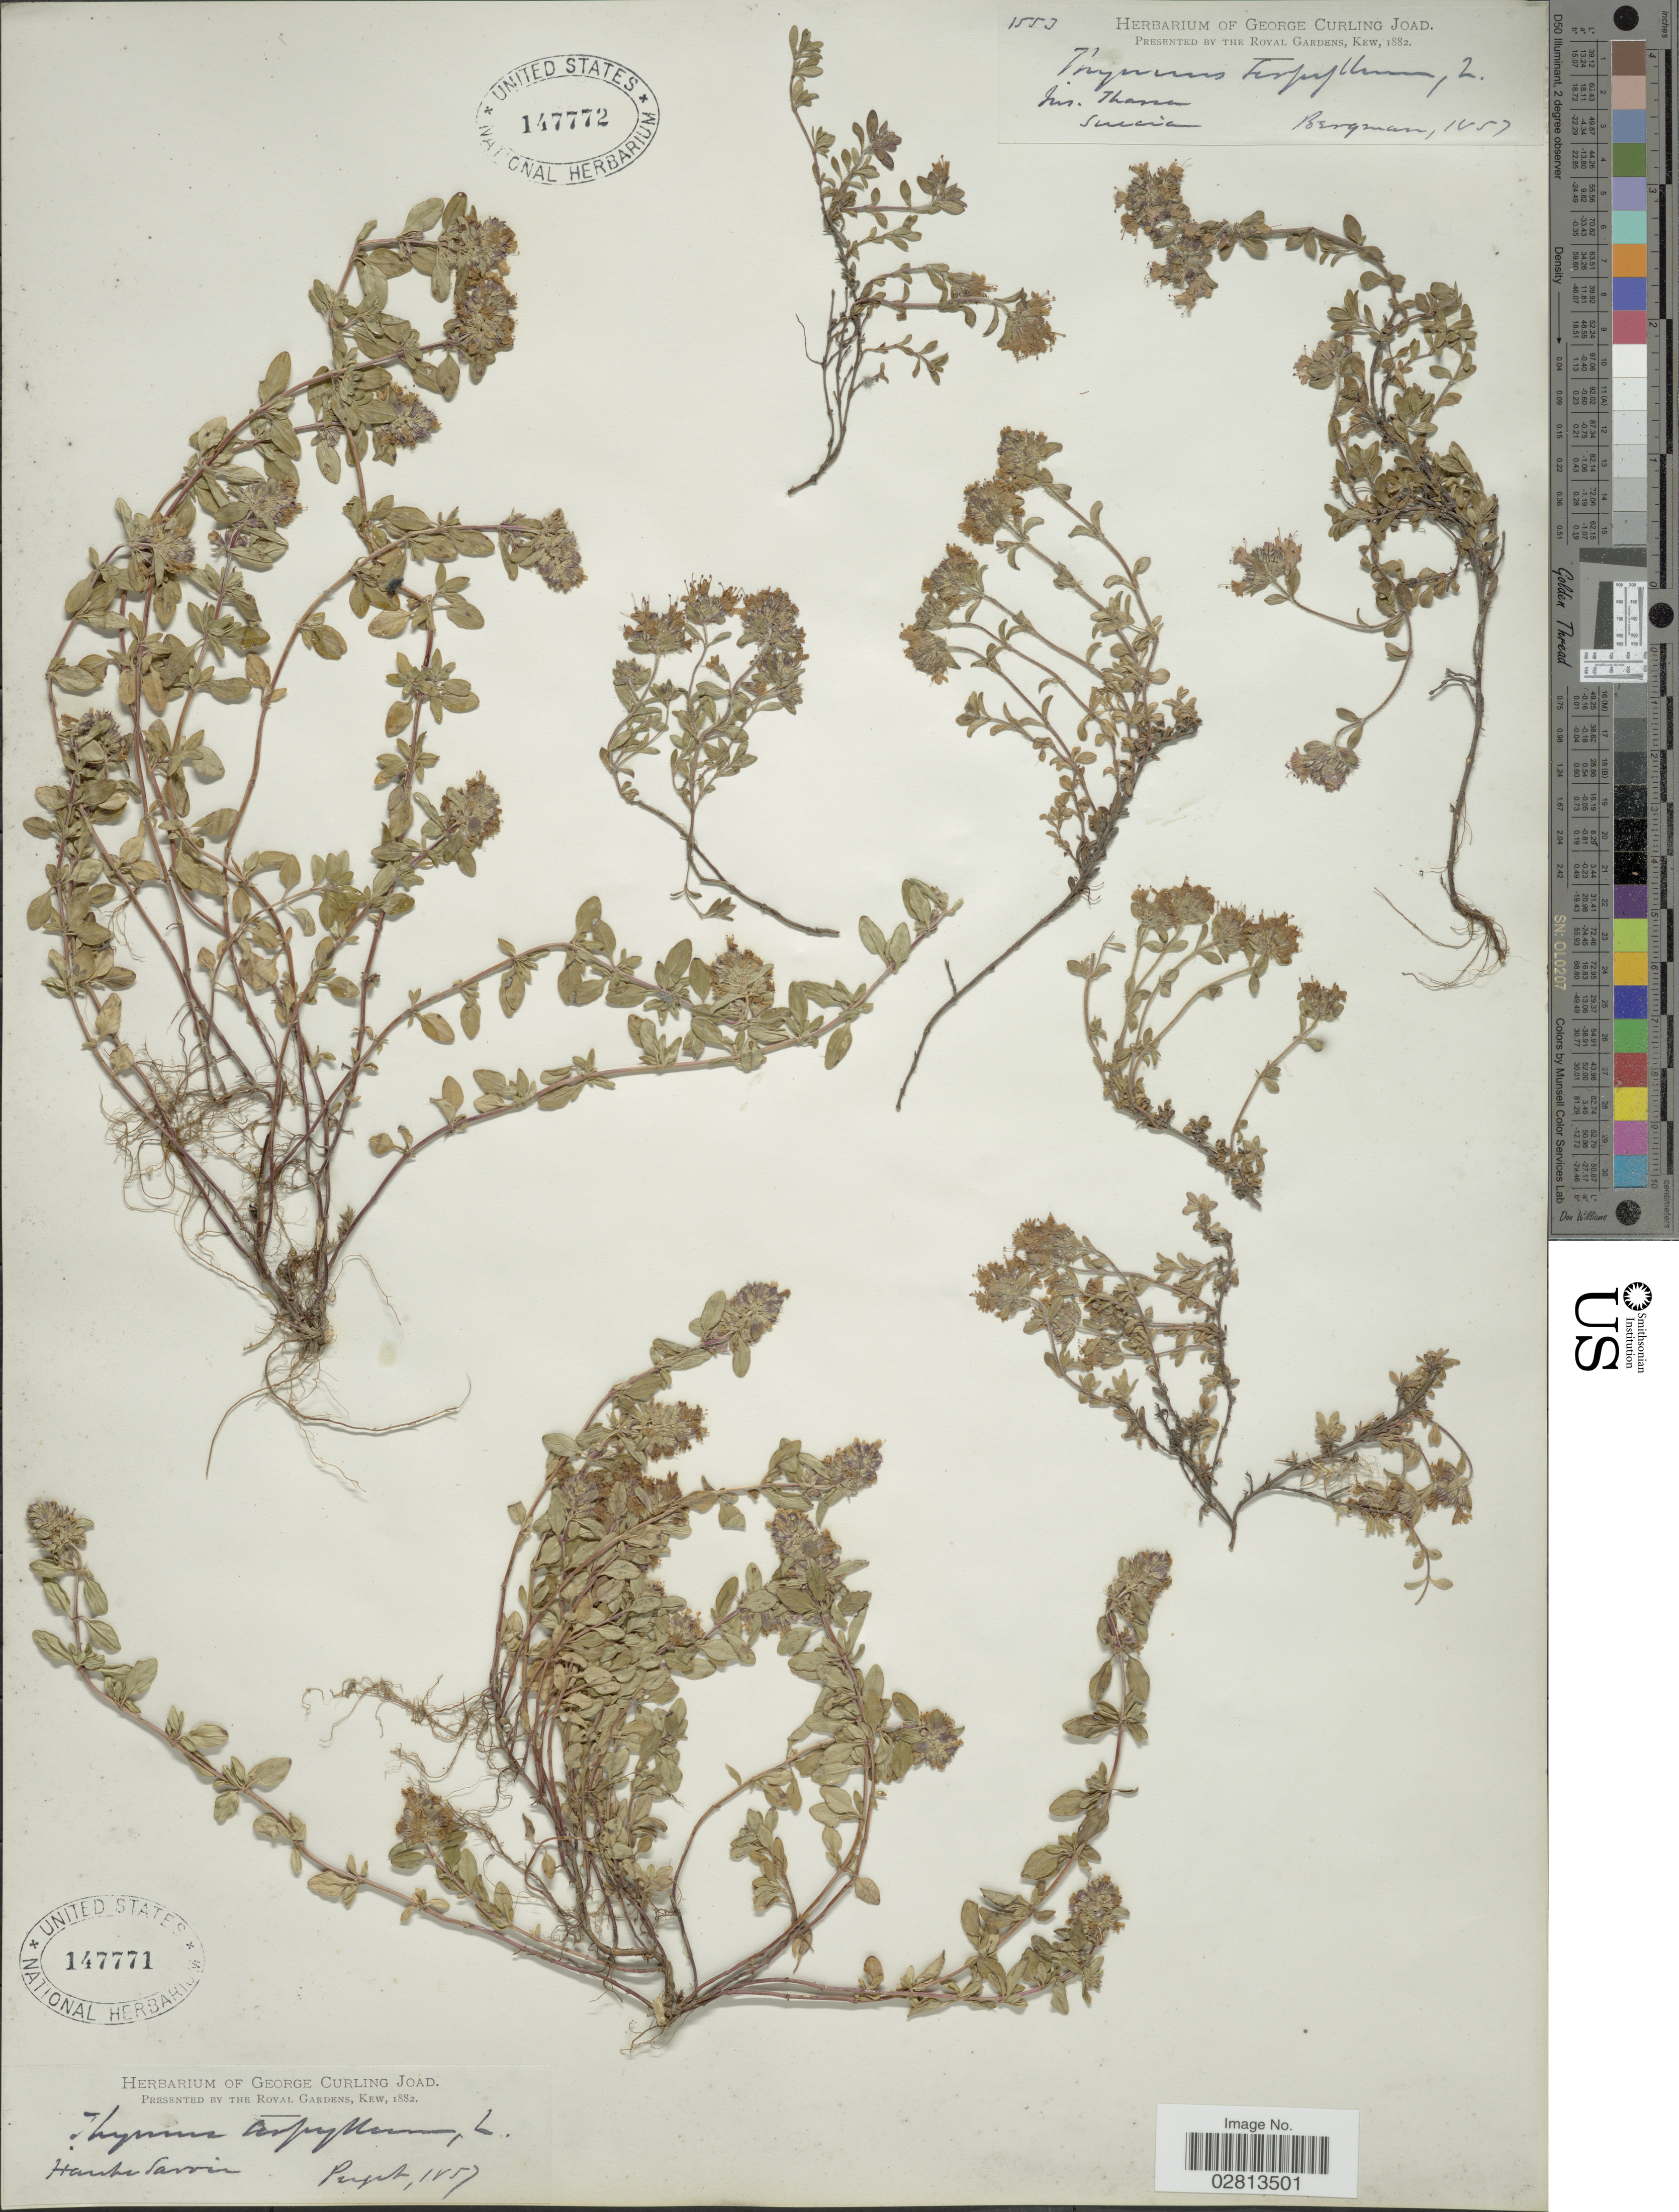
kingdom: Plantae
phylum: Tracheophyta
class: Magnoliopsida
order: Lamiales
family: Lamiaceae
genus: Thymus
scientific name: Thymus serpyllum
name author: L.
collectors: -. Puget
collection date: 1857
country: France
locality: Haute Savoie.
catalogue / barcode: US 147771